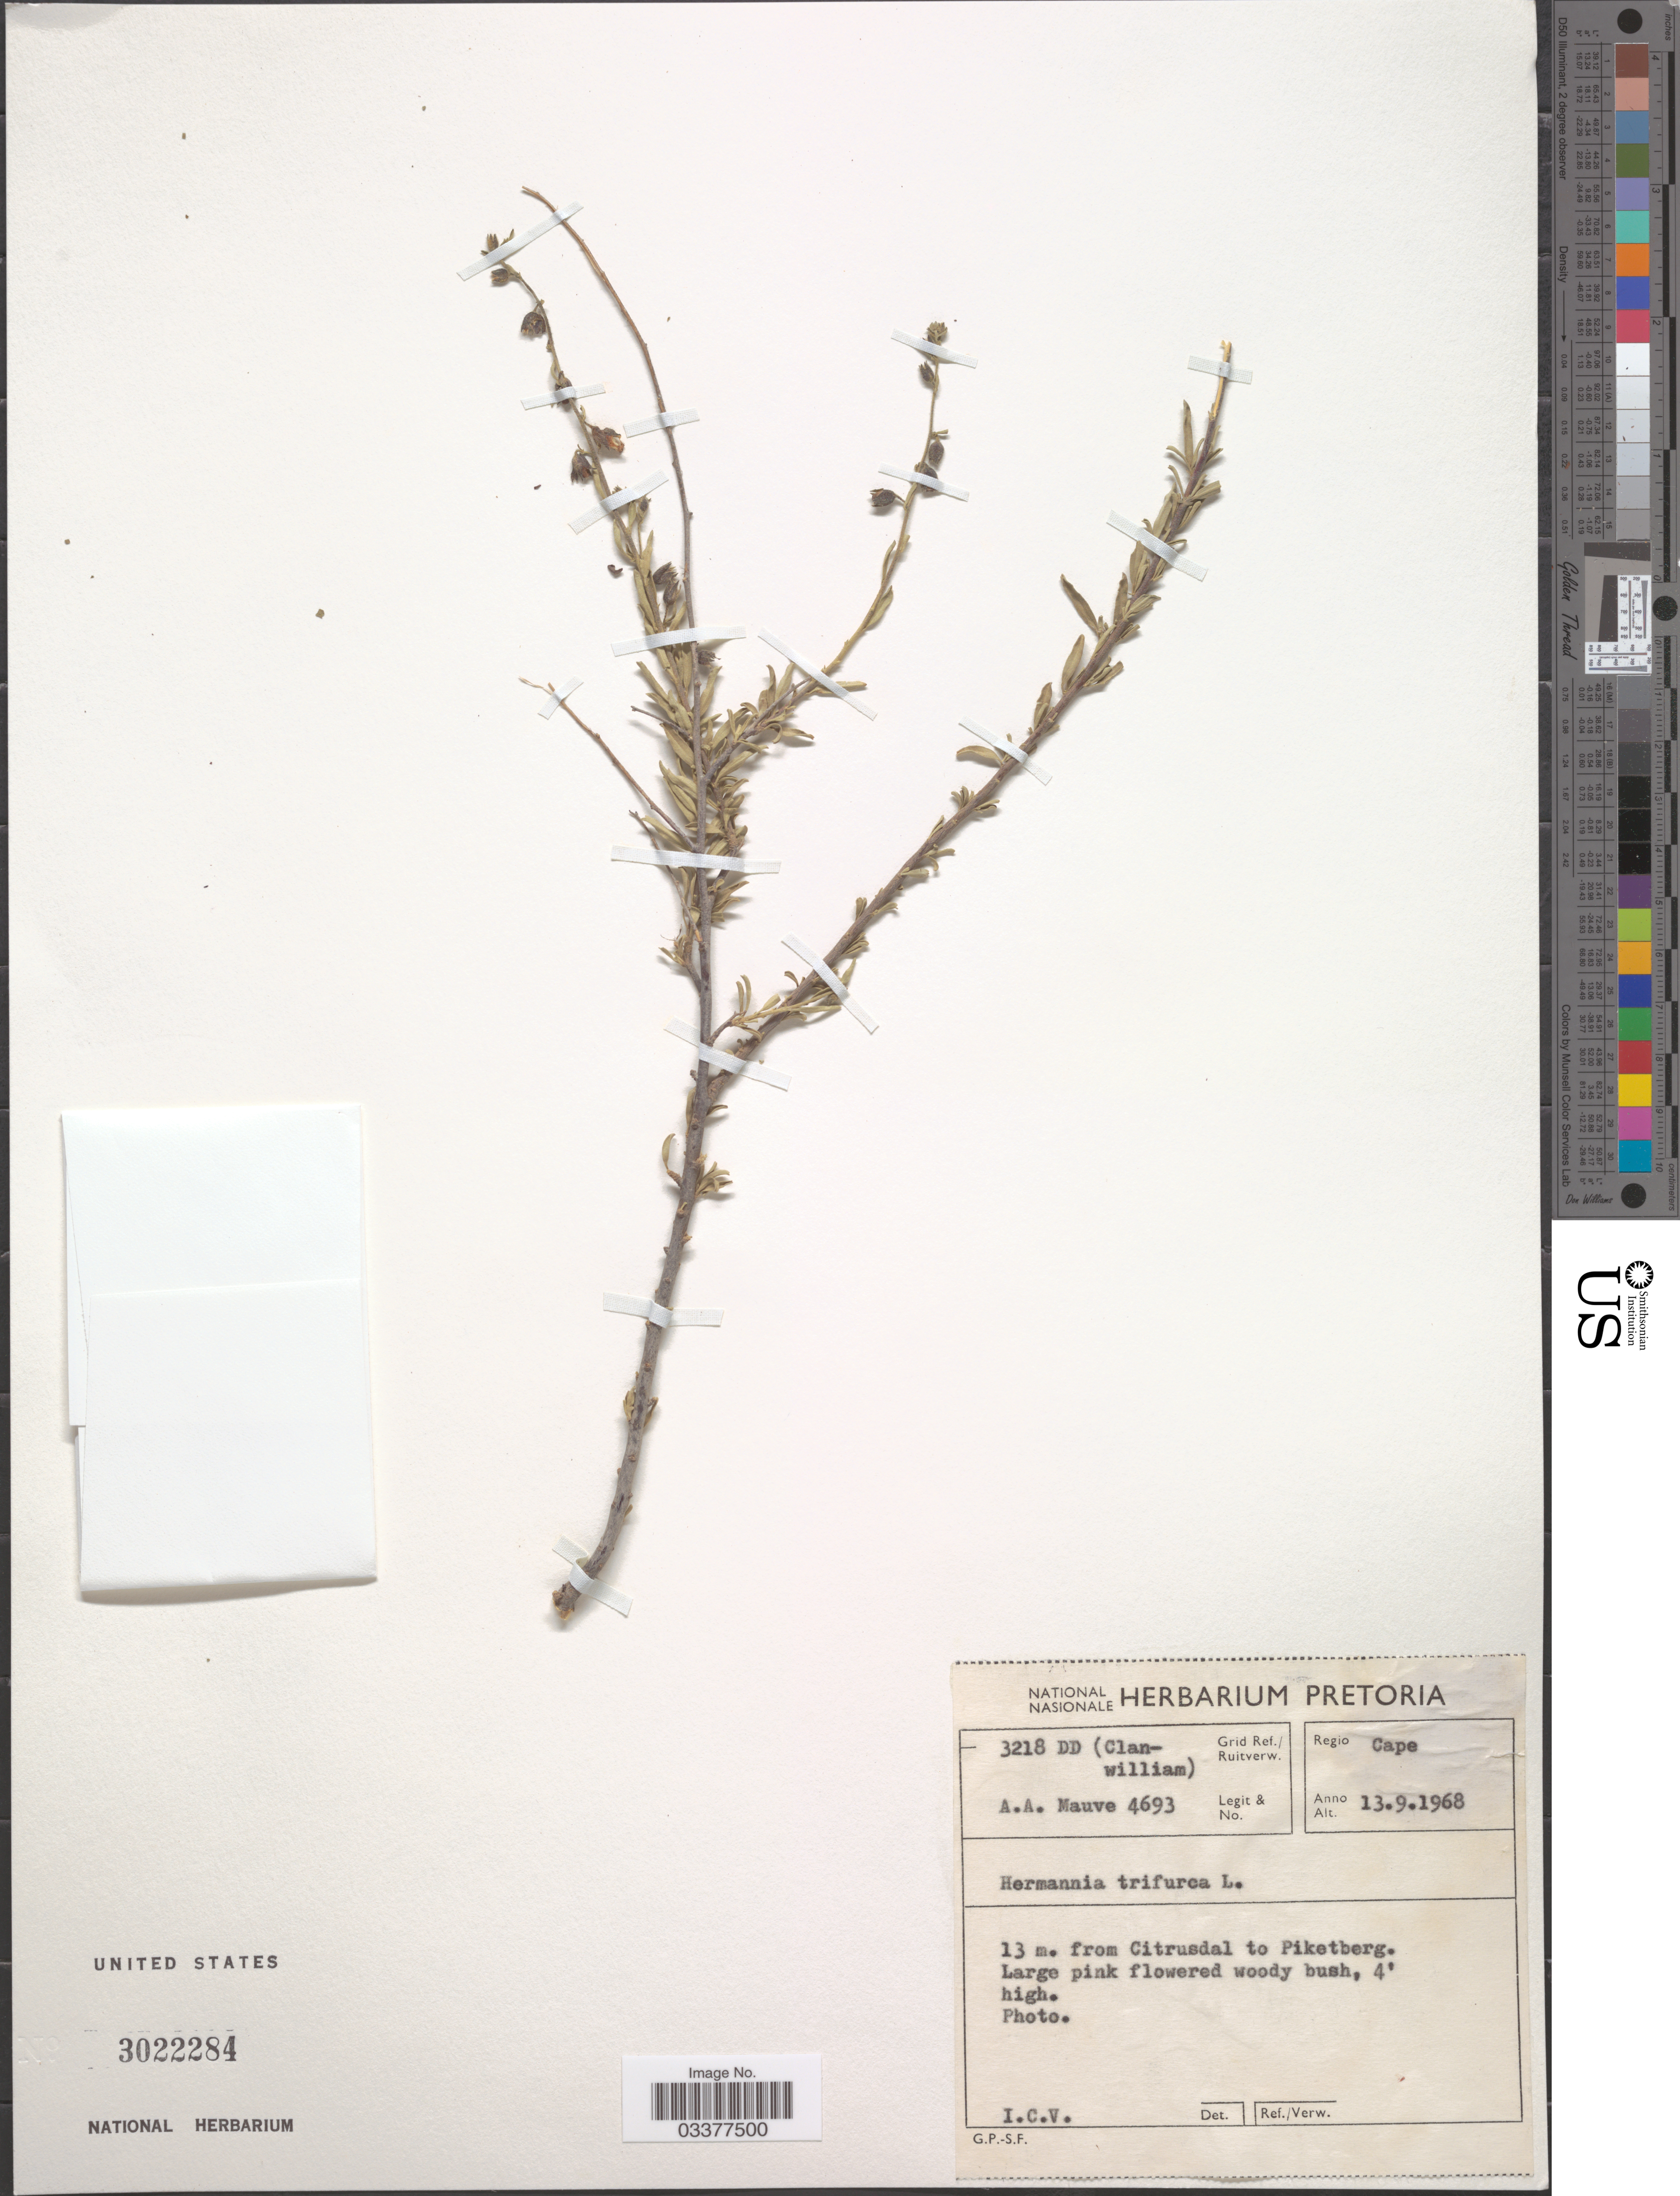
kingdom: Plantae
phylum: Tracheophyta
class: Magnoliopsida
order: Malvales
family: Malvaceae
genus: Hermannia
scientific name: Hermannia trifurca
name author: L.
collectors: A. Mauve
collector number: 4693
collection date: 1968-09-13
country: South Africa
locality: Regio Cape. Grid Ref./Ruitverw. 3218 DD (Clanwilliam). 13 m. from Citrusdal to Piketberg.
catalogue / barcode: US 3022284